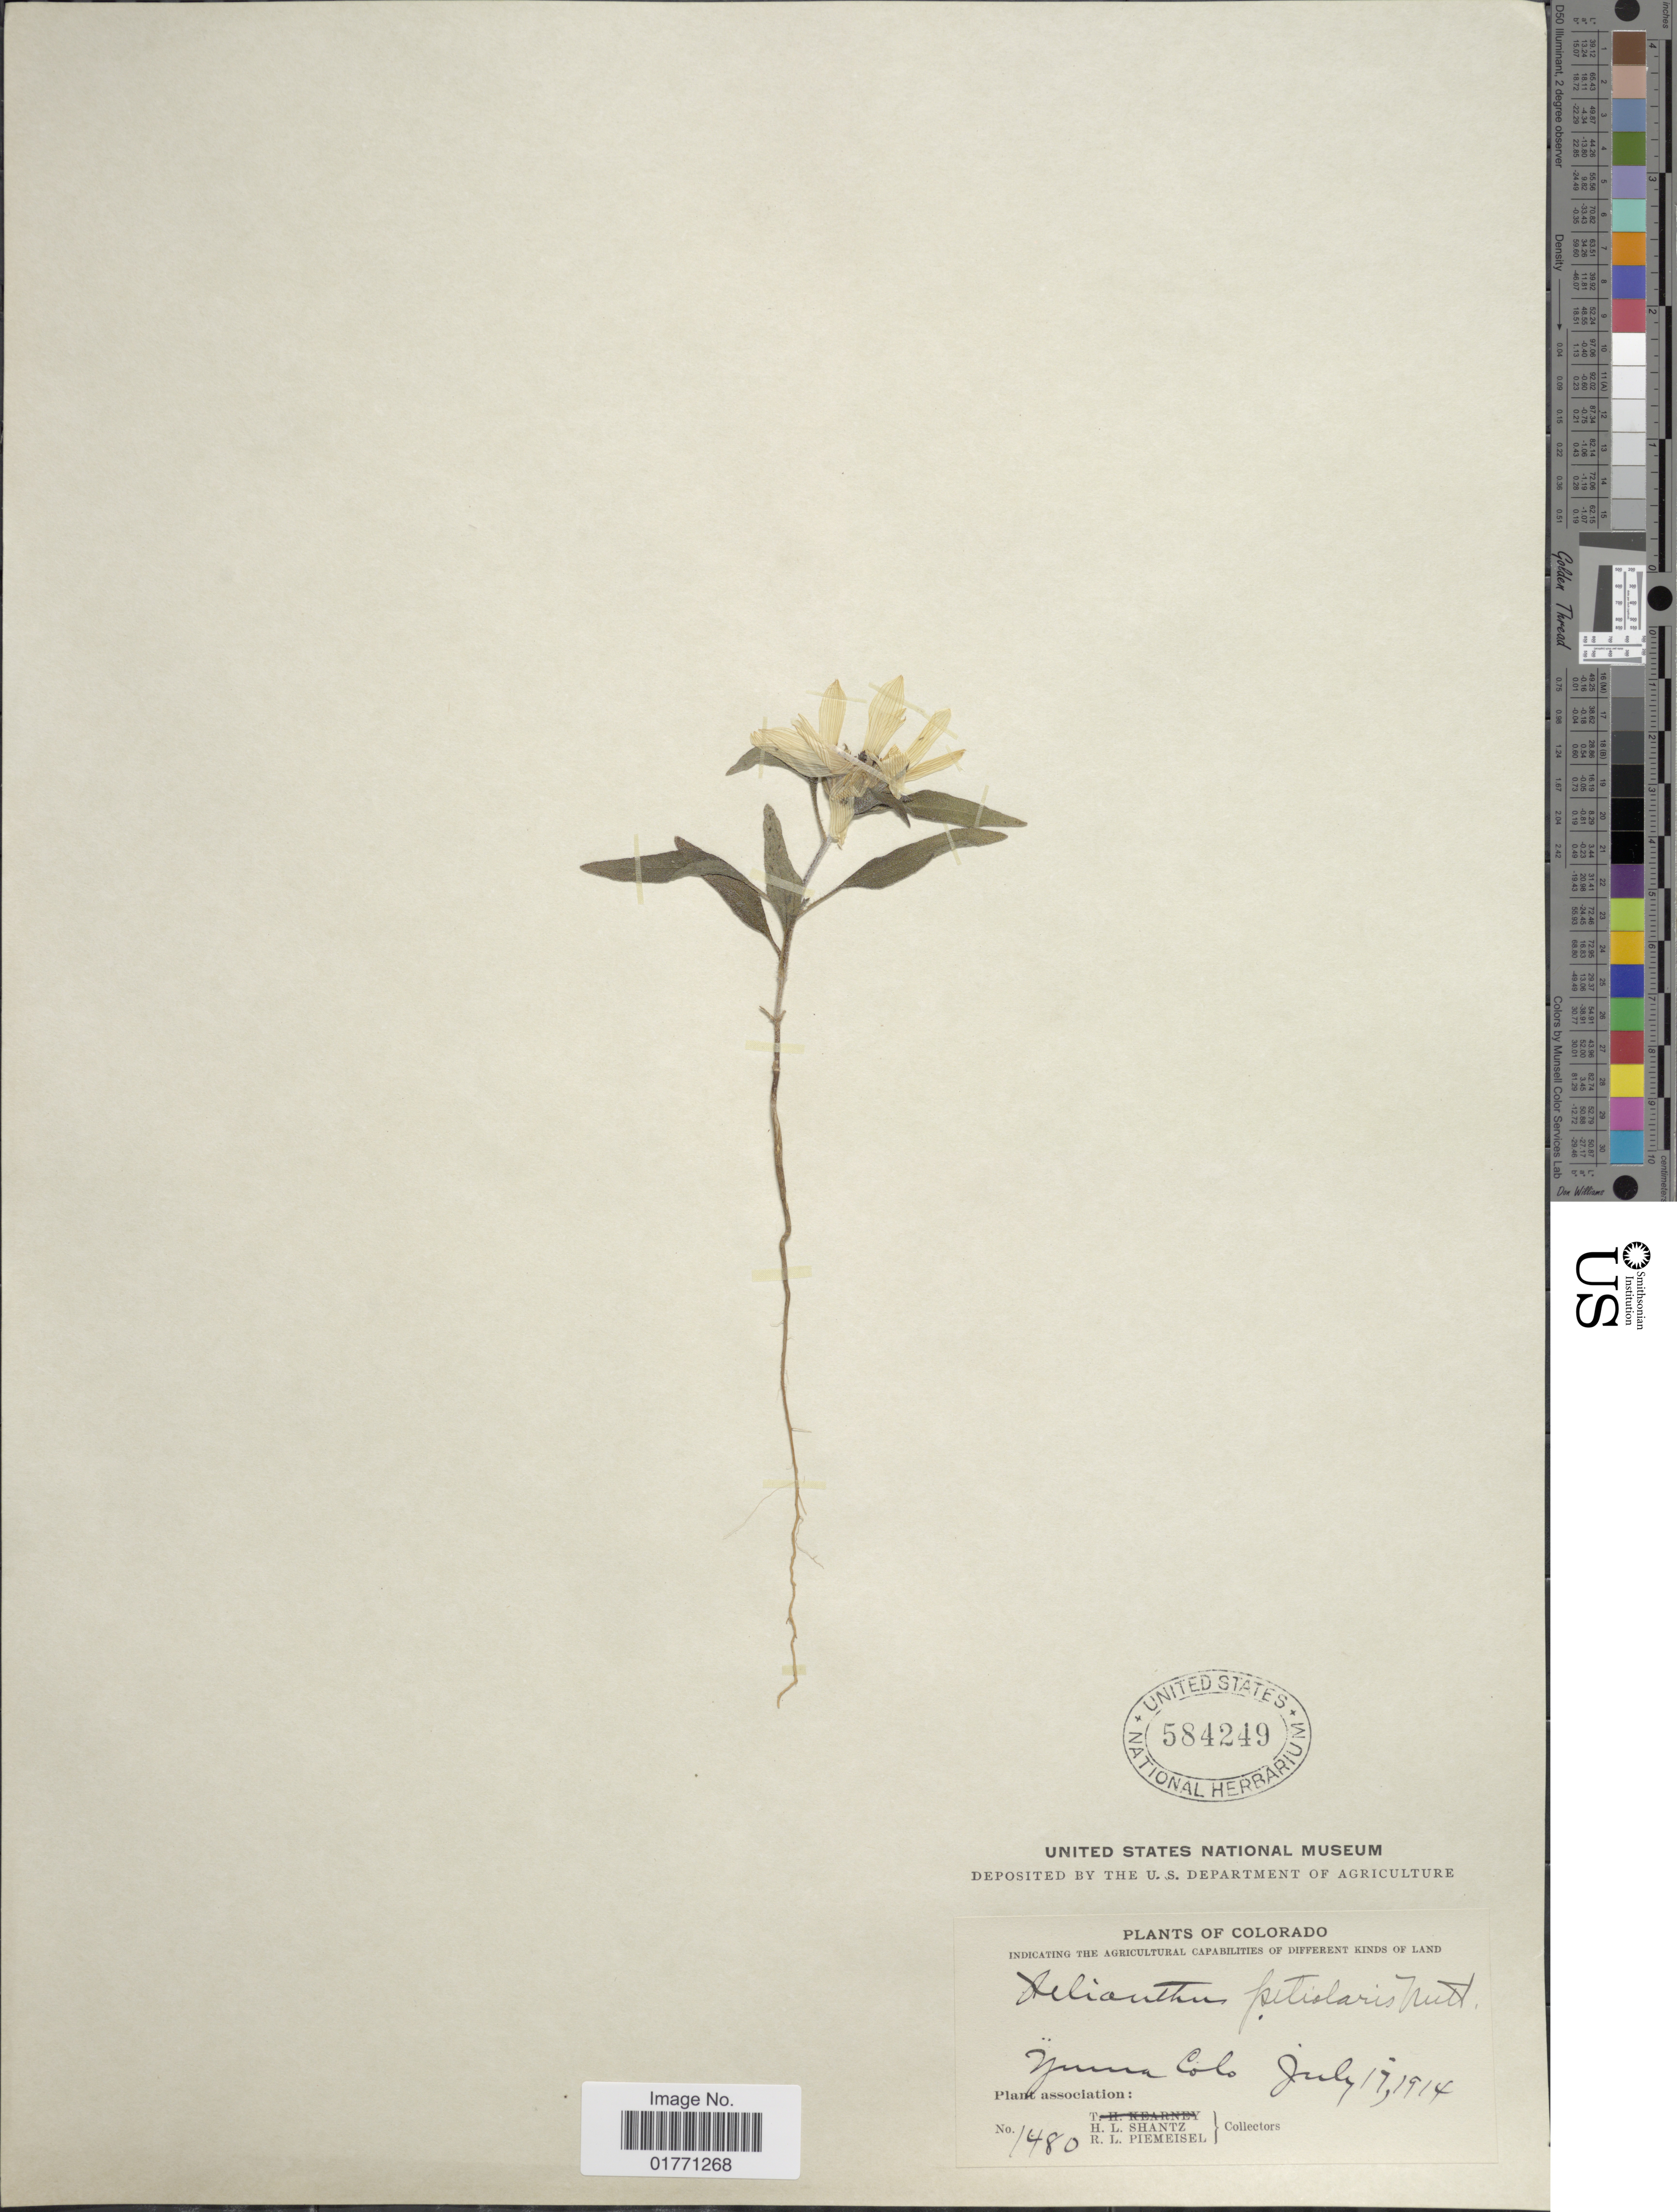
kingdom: Plantae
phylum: Tracheophyta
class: Magnoliopsida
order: Asterales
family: Asteraceae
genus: Helianthus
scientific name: Helianthus petiolaris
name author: Nutt.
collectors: H. Shantz & R. L. Piemeisel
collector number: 1480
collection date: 1914-07-17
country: United States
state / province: Colorado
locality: Yuma Colo.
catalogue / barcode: US 584249